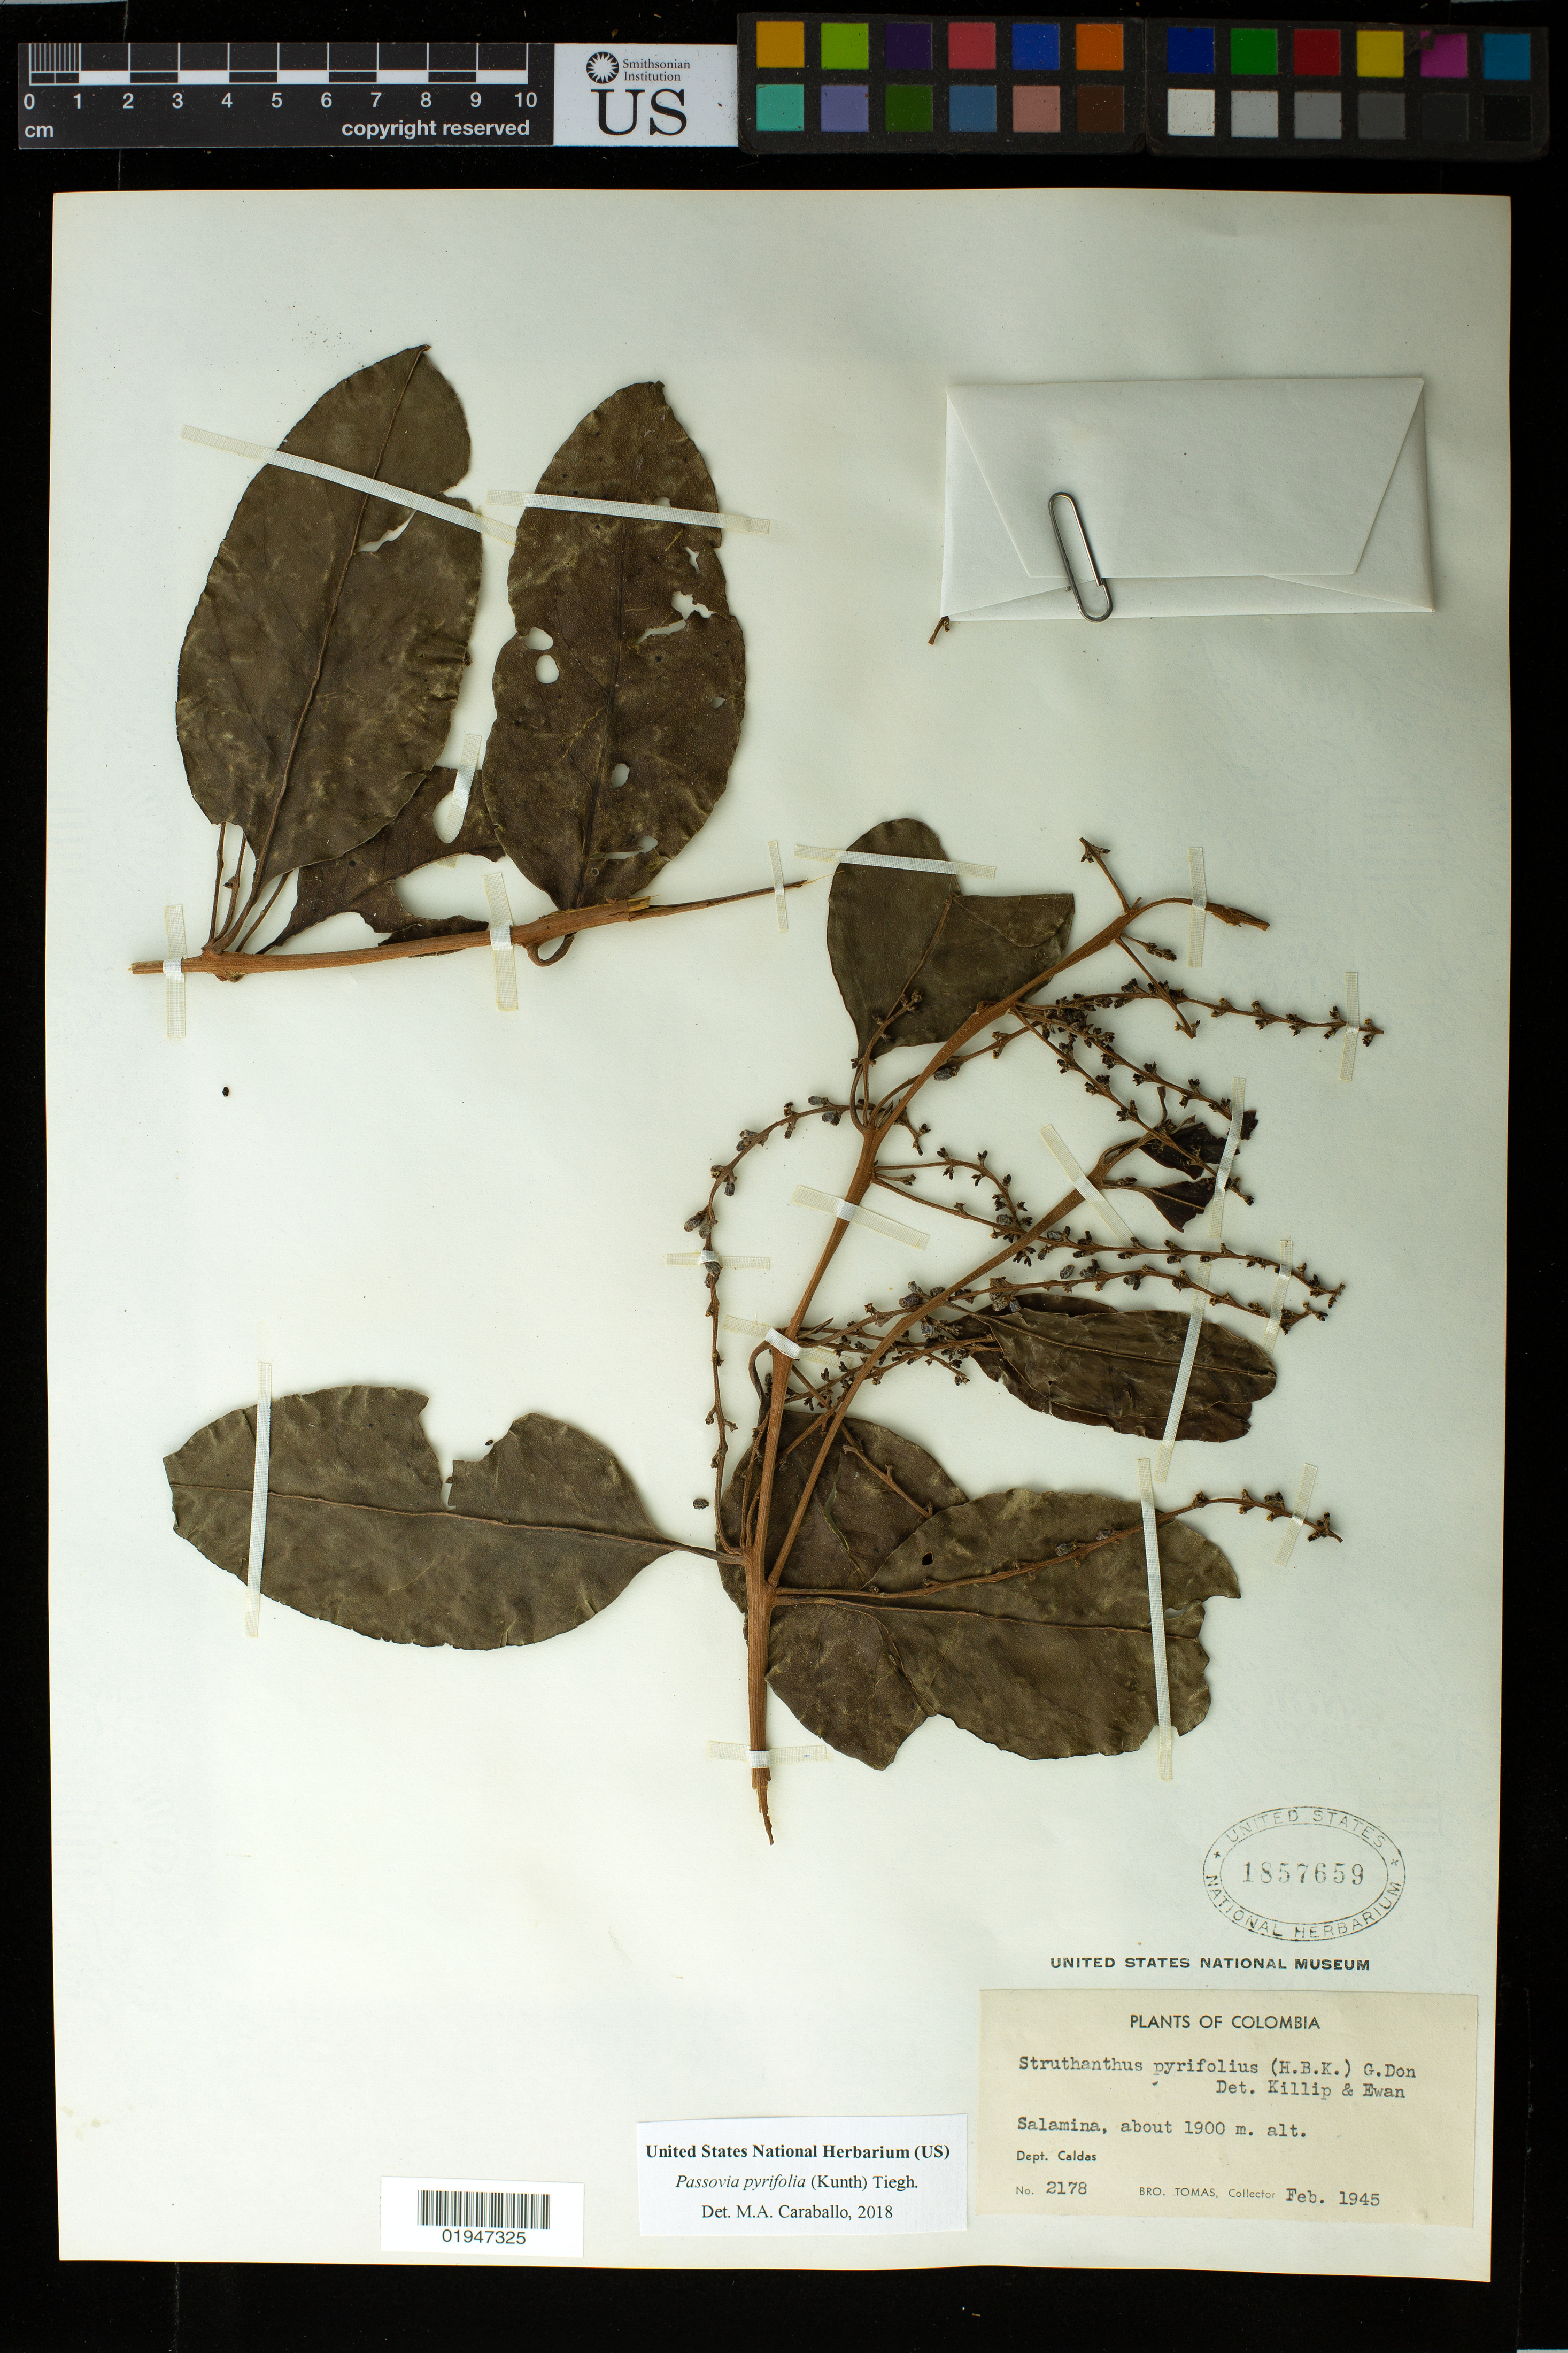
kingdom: Plantae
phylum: Tracheophyta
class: Magnoliopsida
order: Santalales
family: Loranthaceae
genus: Passovia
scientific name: Passovia pyrifolia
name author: (Kunth) Tiegh.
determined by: Caraballo-Ortiz, Marcos A., (MISS), University of Mississippi (UNITED STATES)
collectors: B. Tomas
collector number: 2178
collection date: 1945-02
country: Colombia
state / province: Caldas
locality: Salamina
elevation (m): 1900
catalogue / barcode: US 1857659